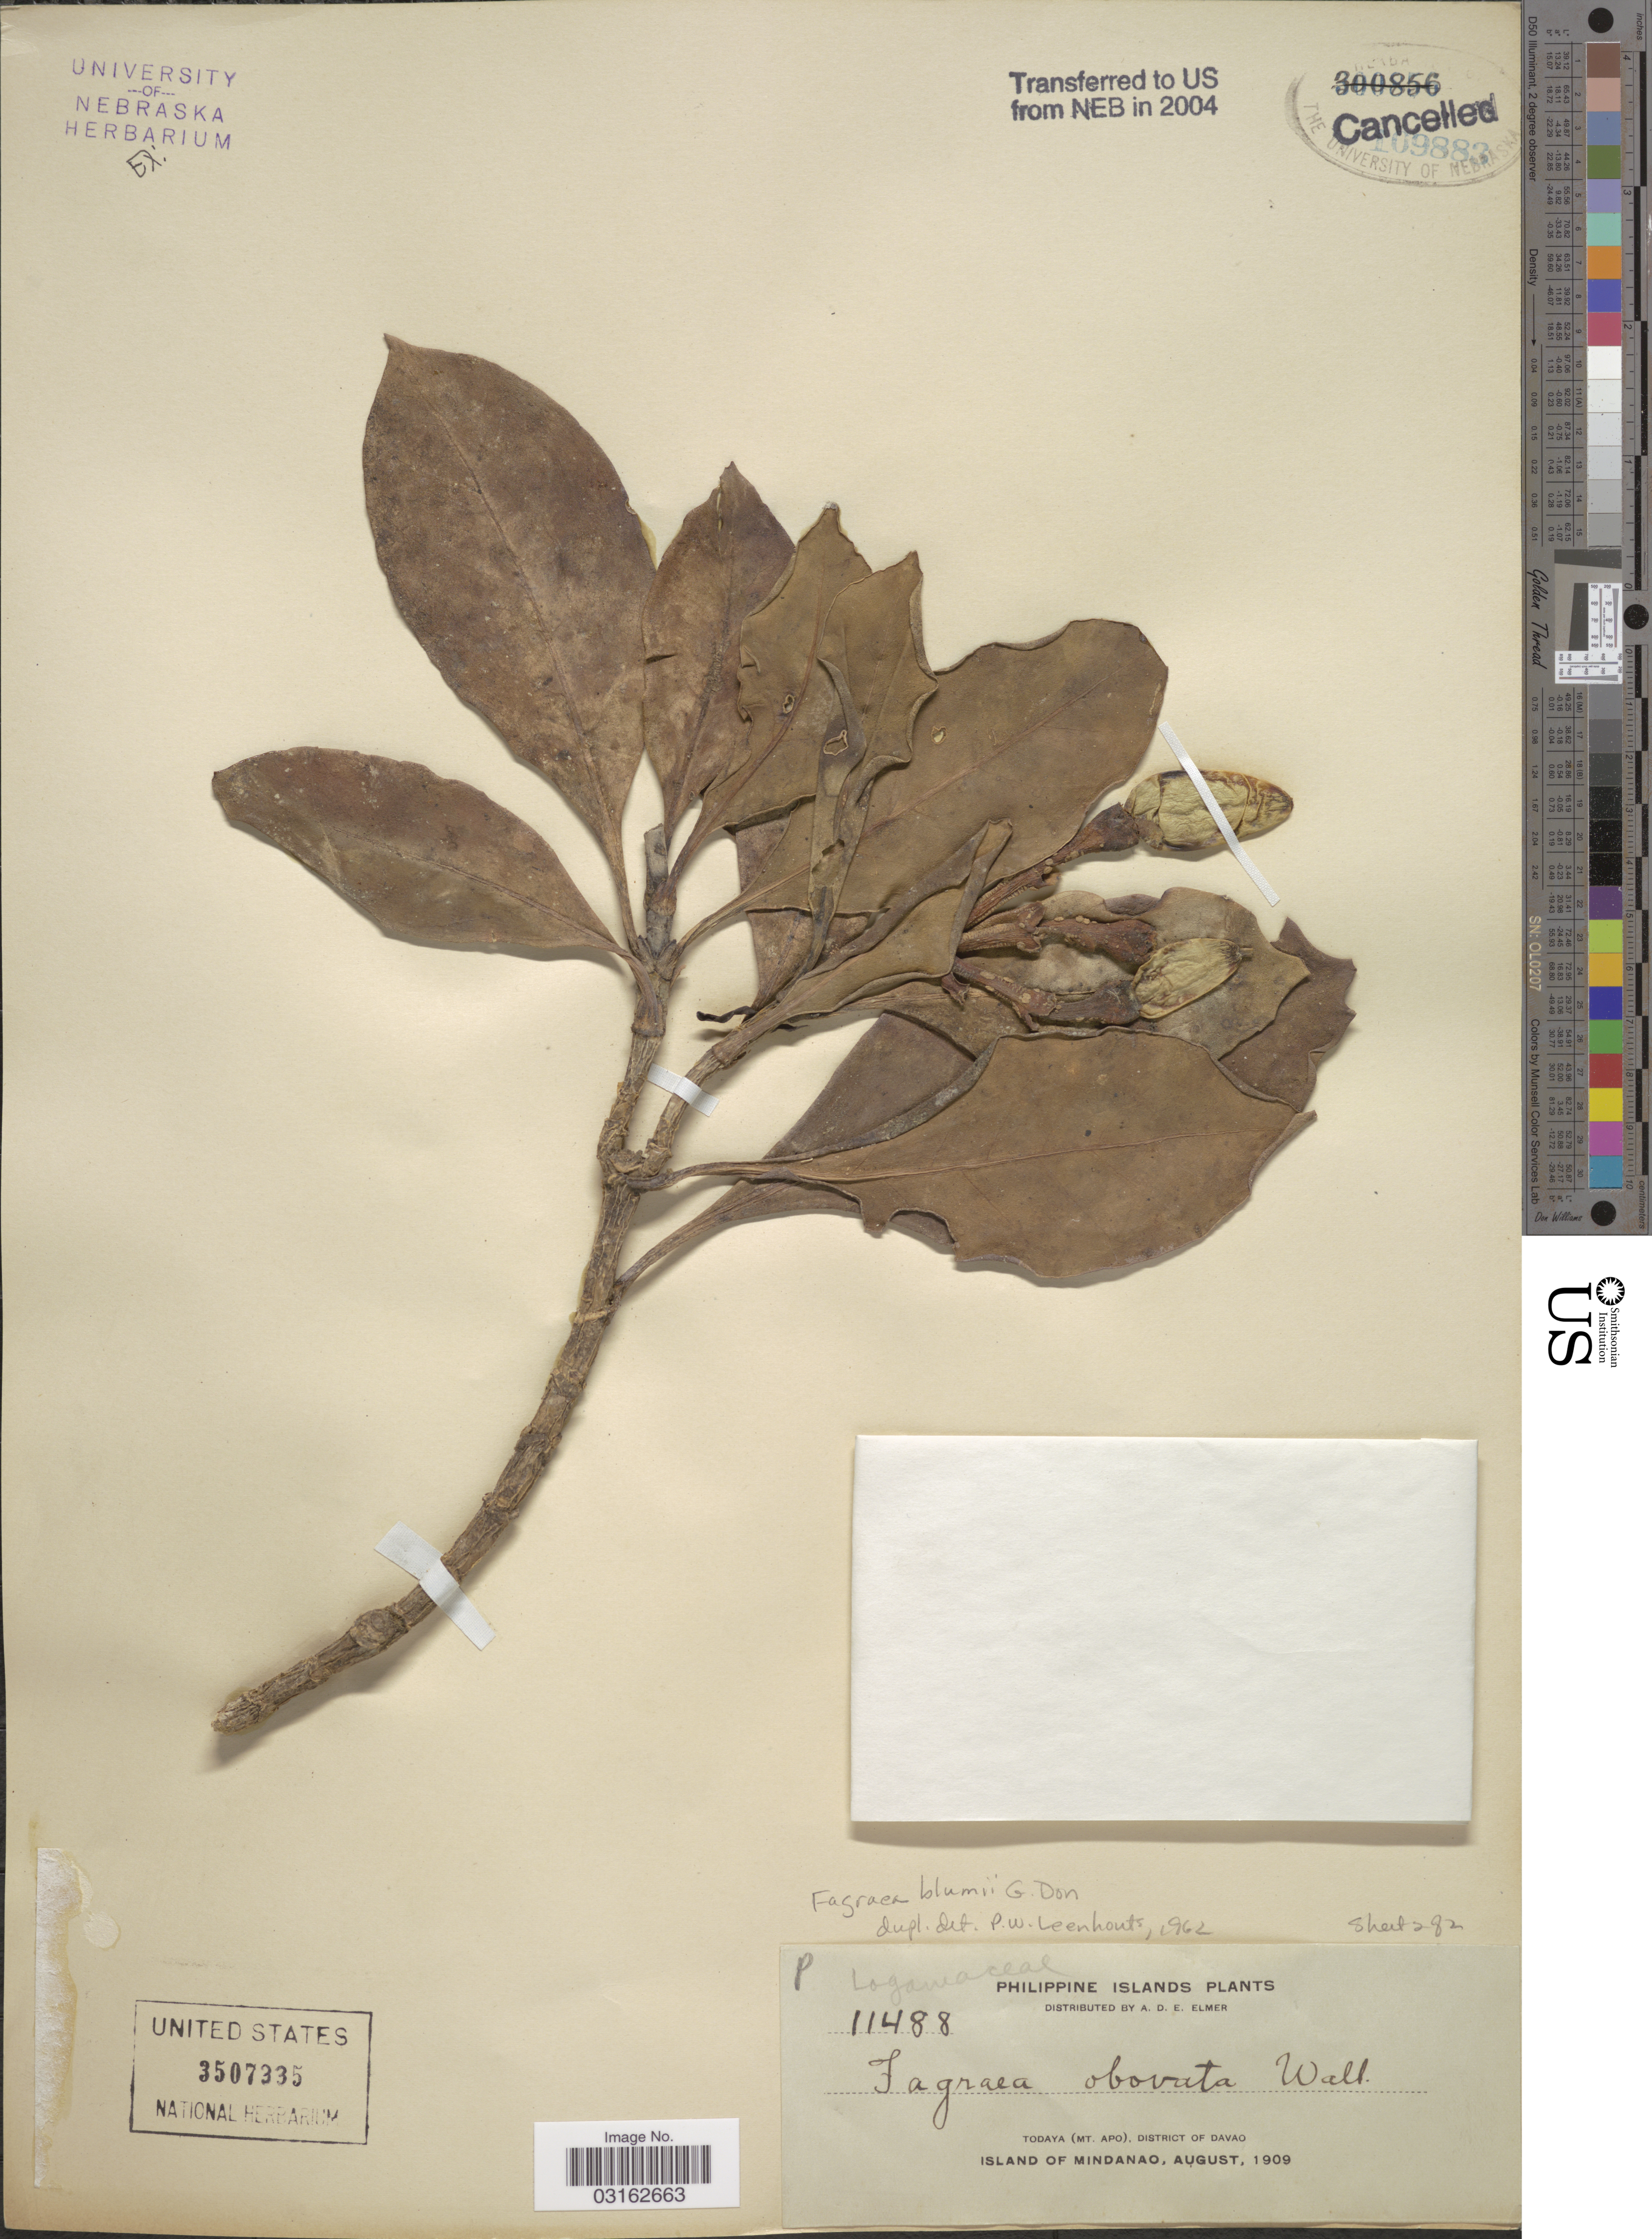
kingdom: Plantae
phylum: Tracheophyta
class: Magnoliopsida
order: Gentianales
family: Gentianaceae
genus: Fagraea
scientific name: Fagraea blumei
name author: G. Don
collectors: A. D. E. Elmer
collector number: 11488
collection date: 1909-08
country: Philippines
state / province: Davao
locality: Todaya (Mt. Apo), District of Davao, Island of Mindanao.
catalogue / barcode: US 3507335